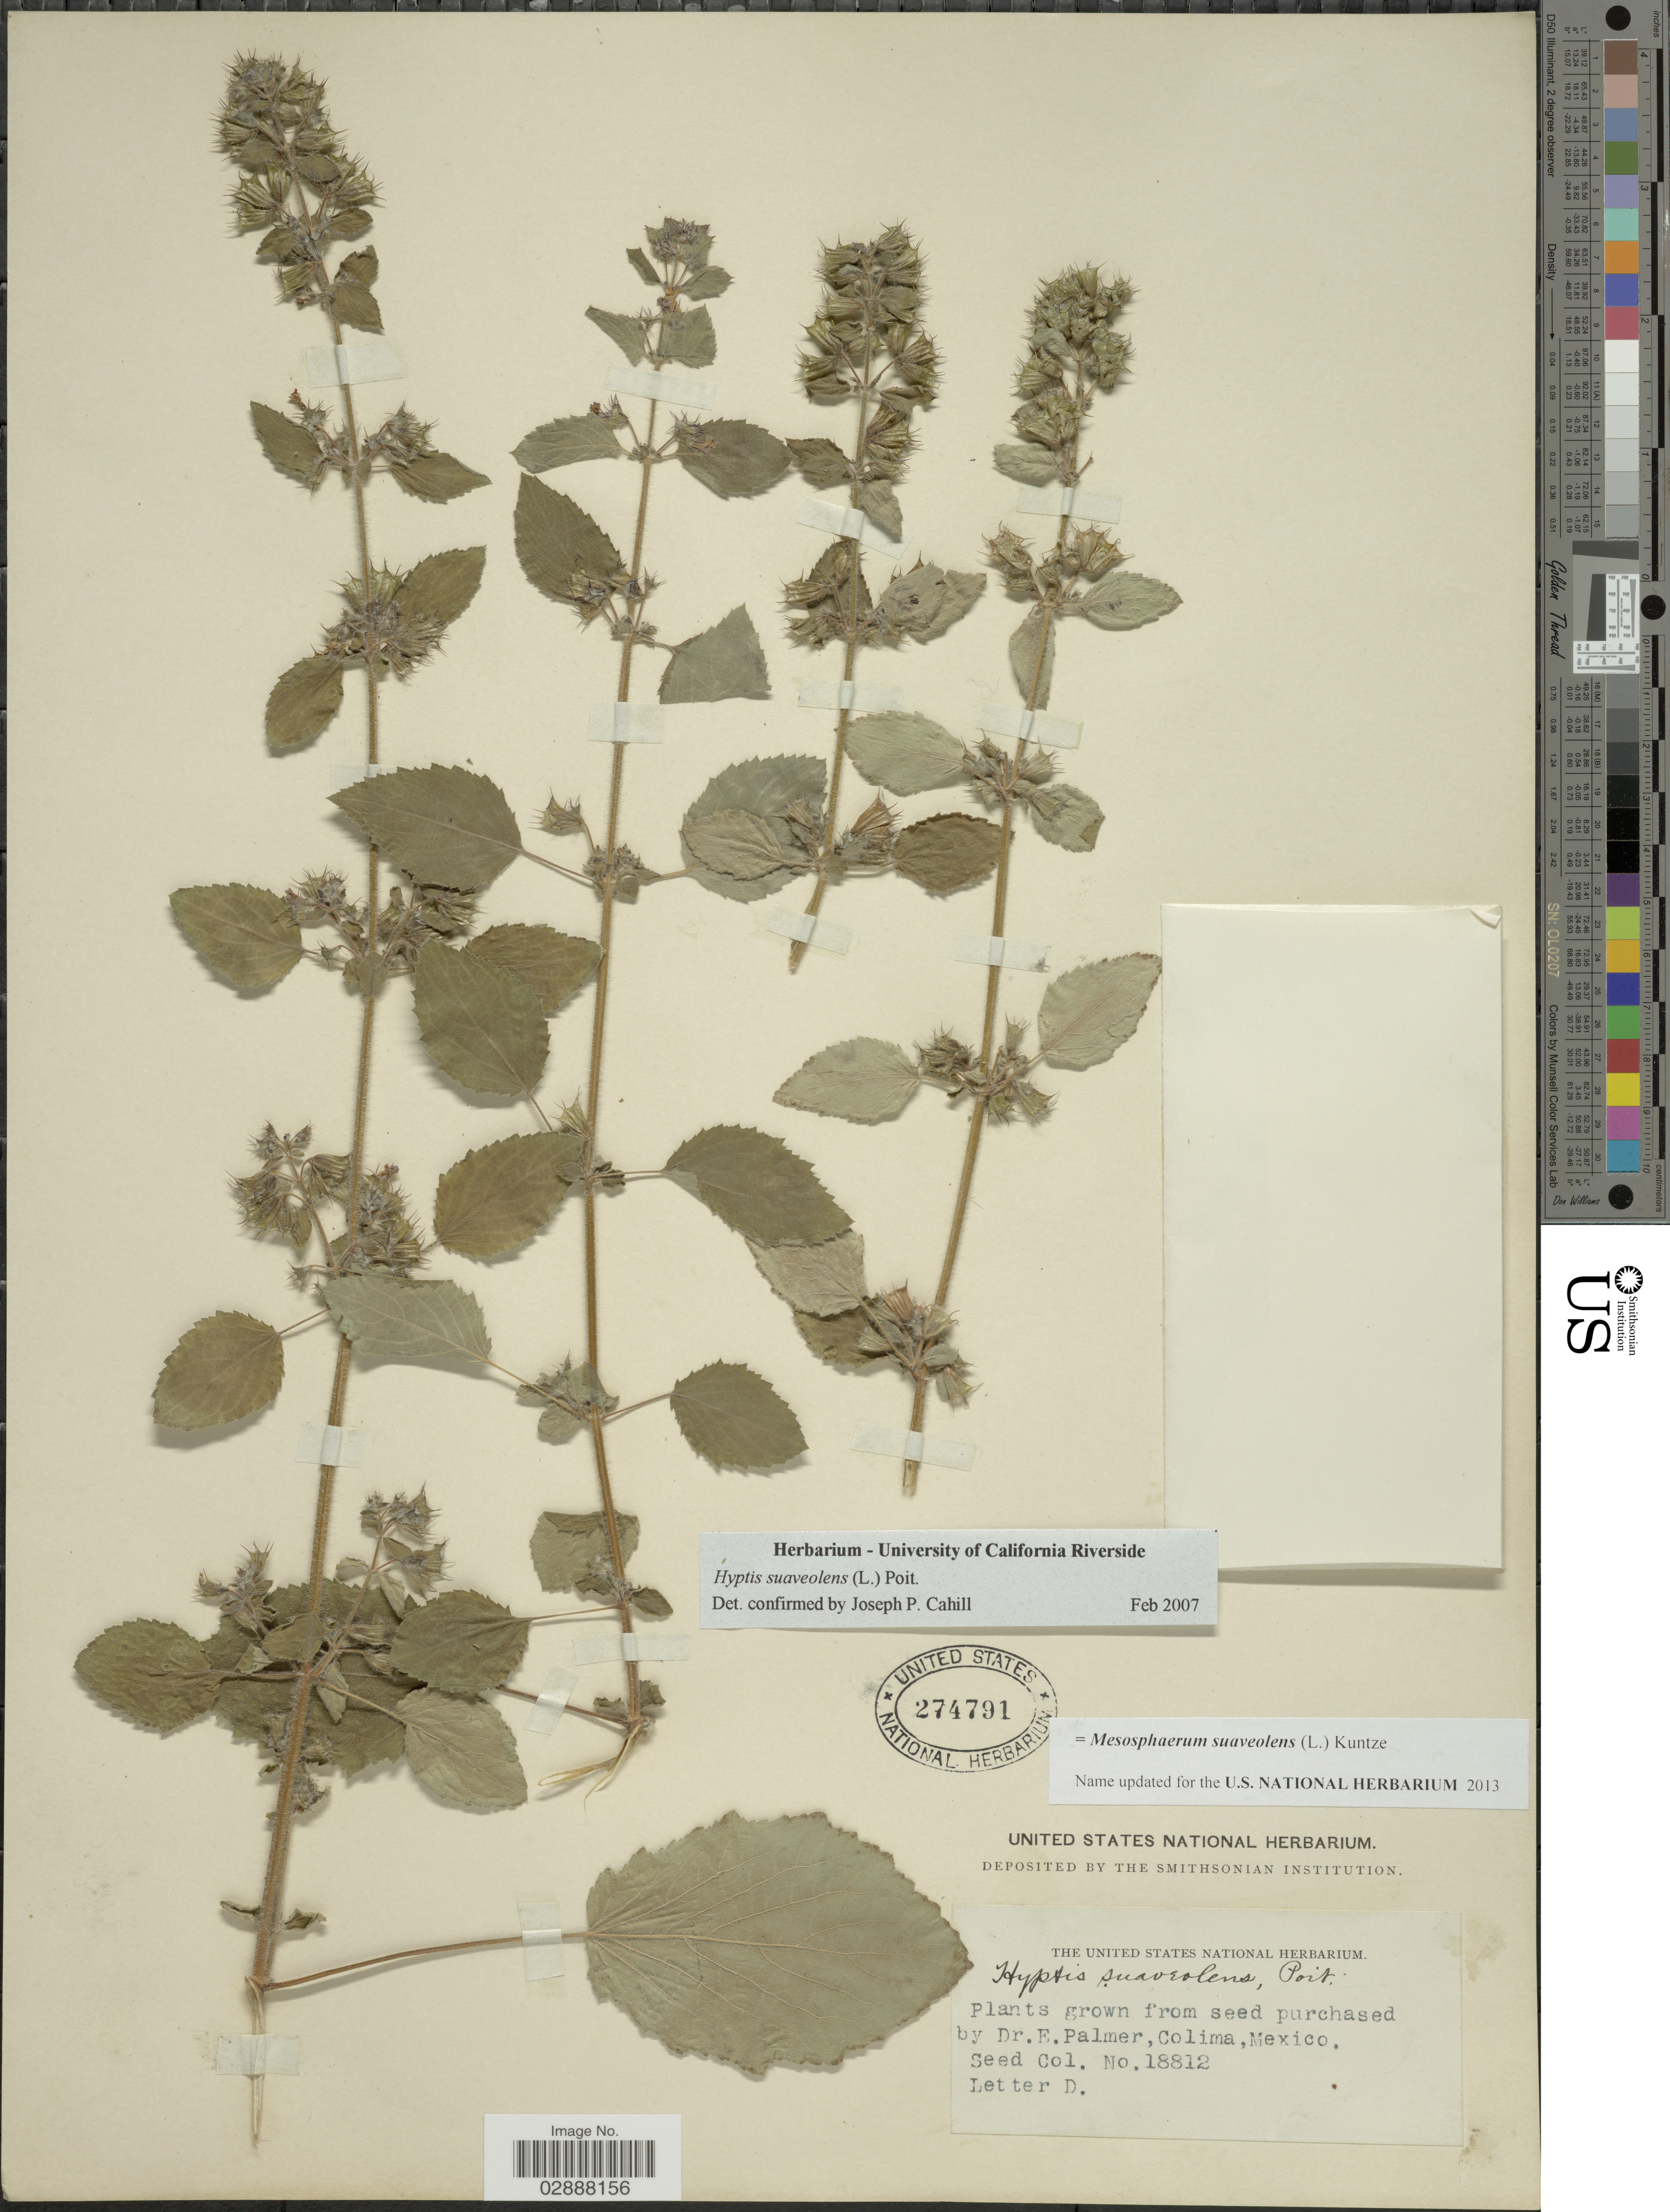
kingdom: Plantae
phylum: Tracheophyta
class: Magnoliopsida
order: Lamiales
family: Lamiaceae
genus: Mesosphaerum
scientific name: Mesosphaerum suaveolens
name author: (L.) Kuntze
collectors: E. Palmer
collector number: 18812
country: Mexico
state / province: Colima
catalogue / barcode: US 274791